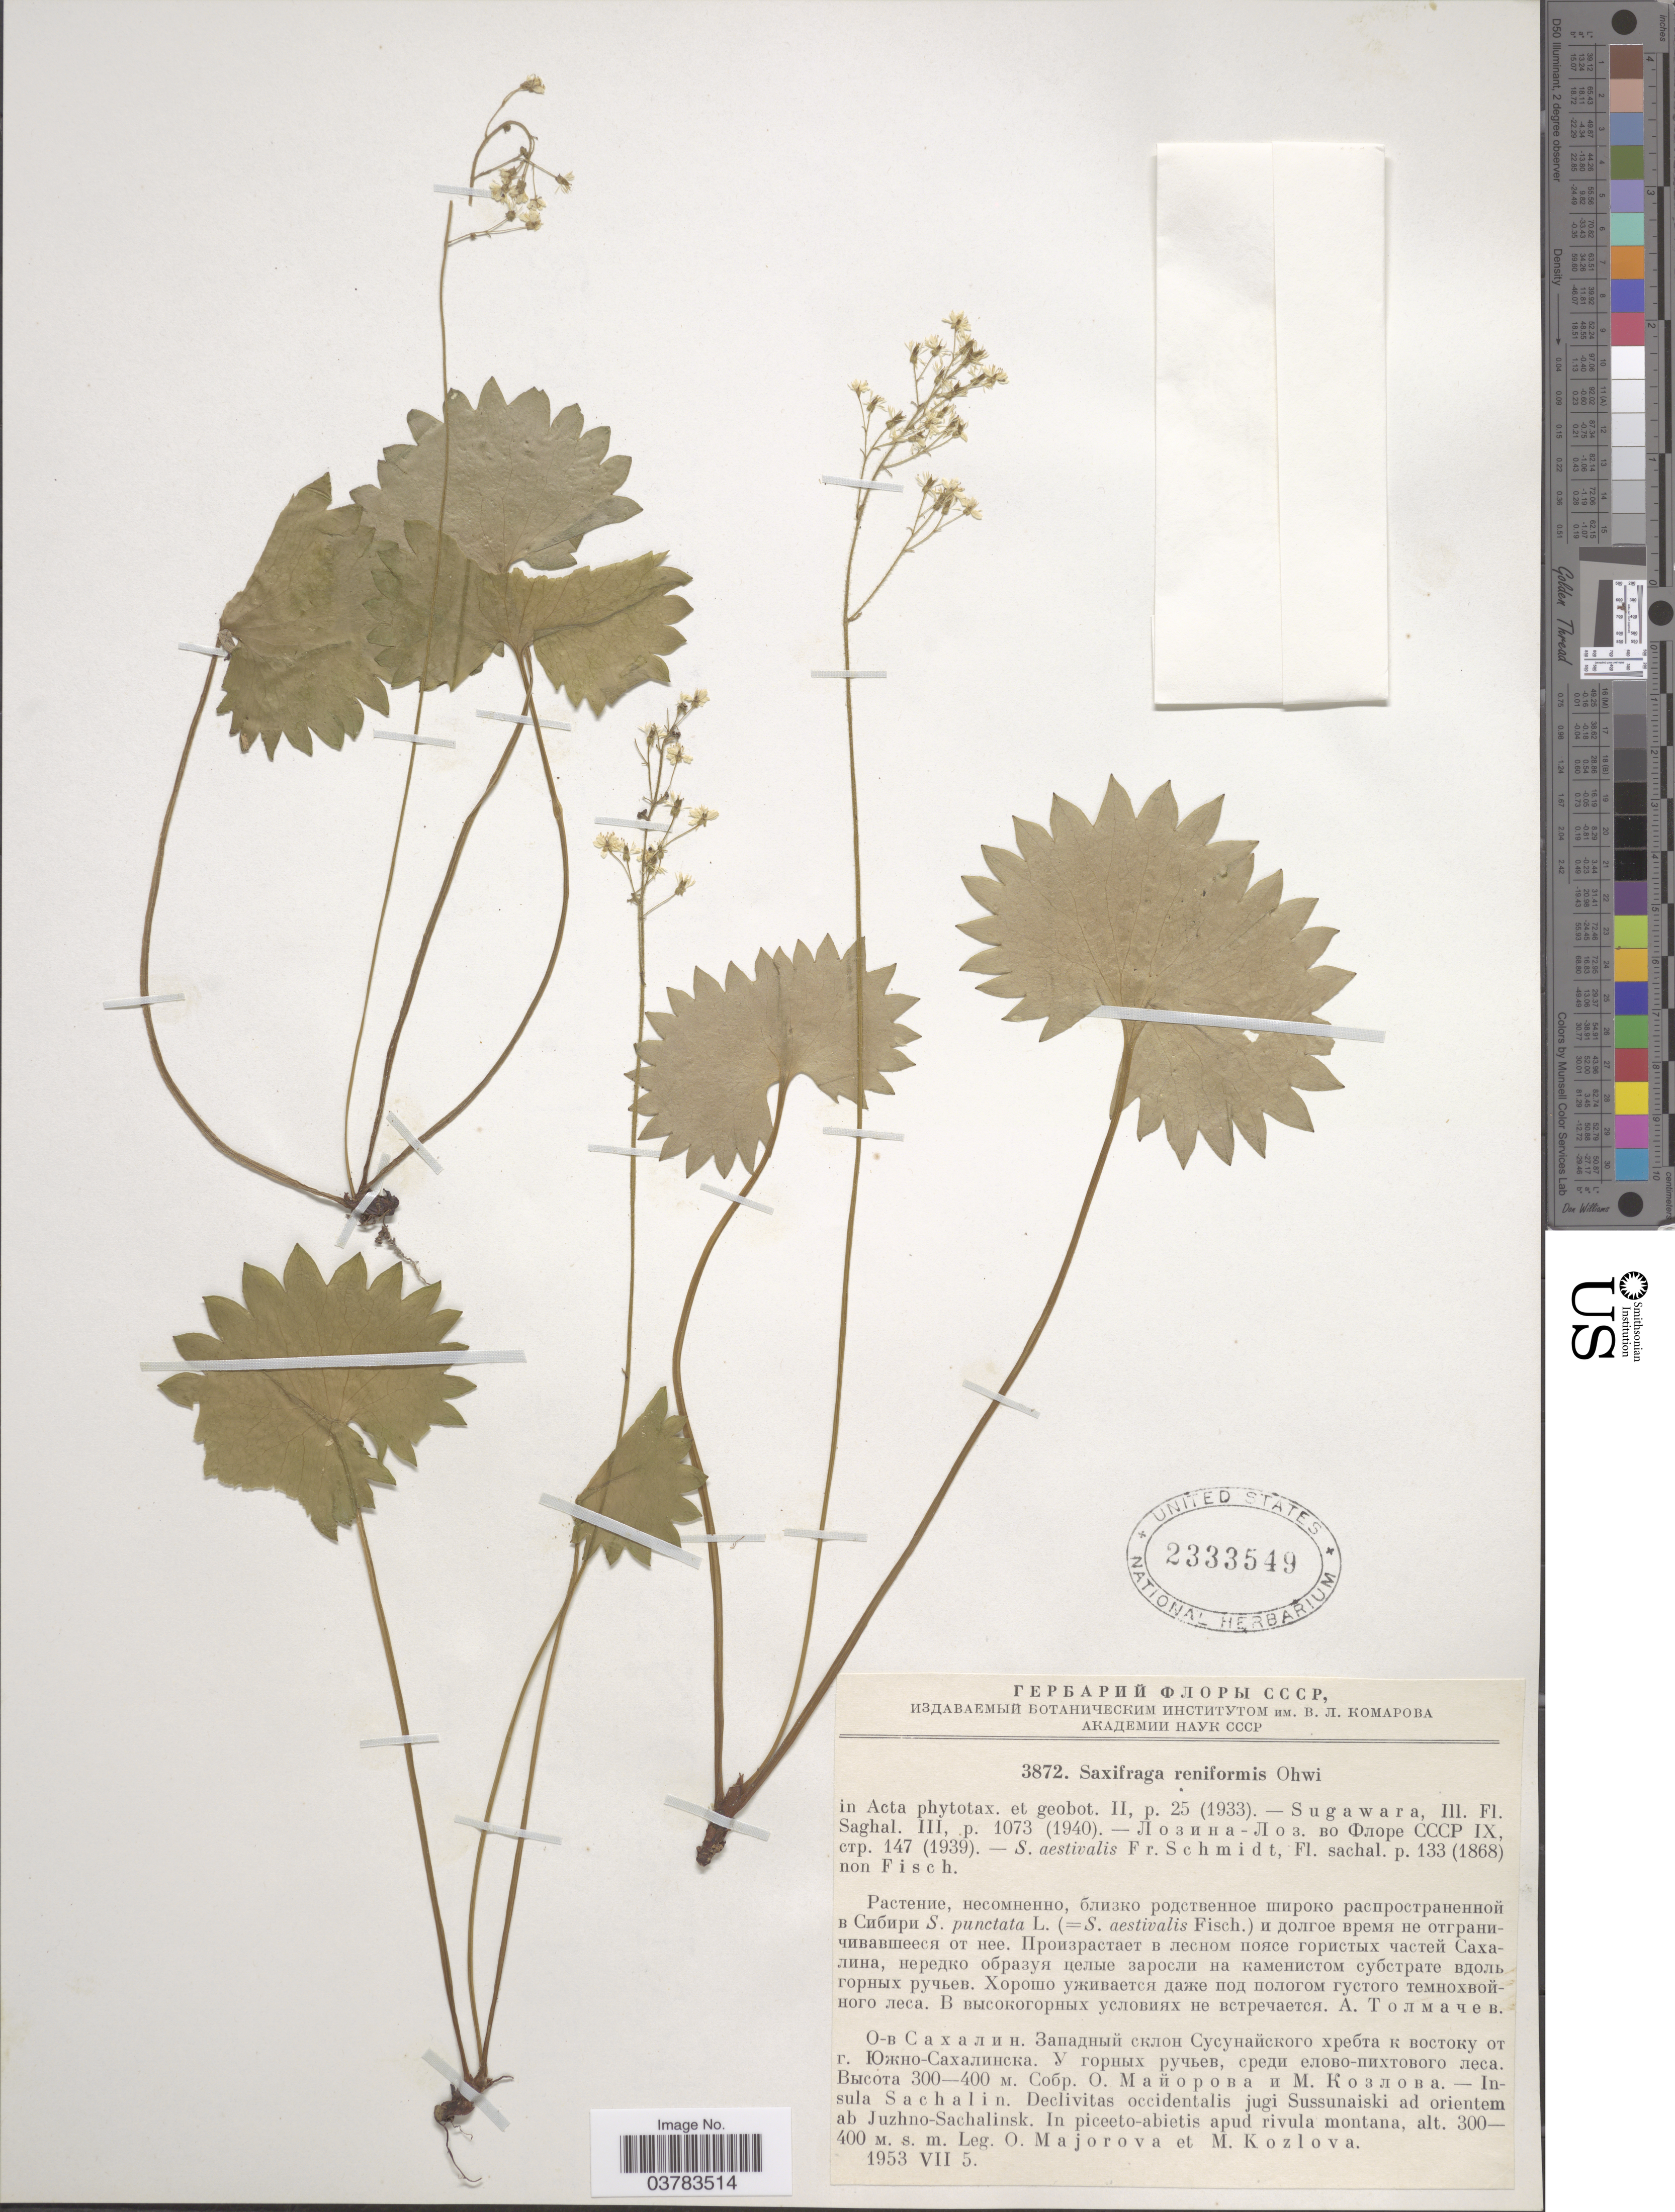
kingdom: Plantae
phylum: Tracheophyta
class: Magnoliopsida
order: Saxifragales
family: Saxifragaceae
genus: Micranthes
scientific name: Micranthes nelsoniana var. renifomis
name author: (Ohwi) S. Akiyama & H. Ohba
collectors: O. Majorova & M. Kozlova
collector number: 3872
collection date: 1953-07-05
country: Russian Federation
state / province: Sakhalin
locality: X- Insula Sachalin. Declivitas occidentalis jugi Sussunaiski ad orientem ab Juzhno-Sachalinsk.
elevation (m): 300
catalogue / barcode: US 2333549